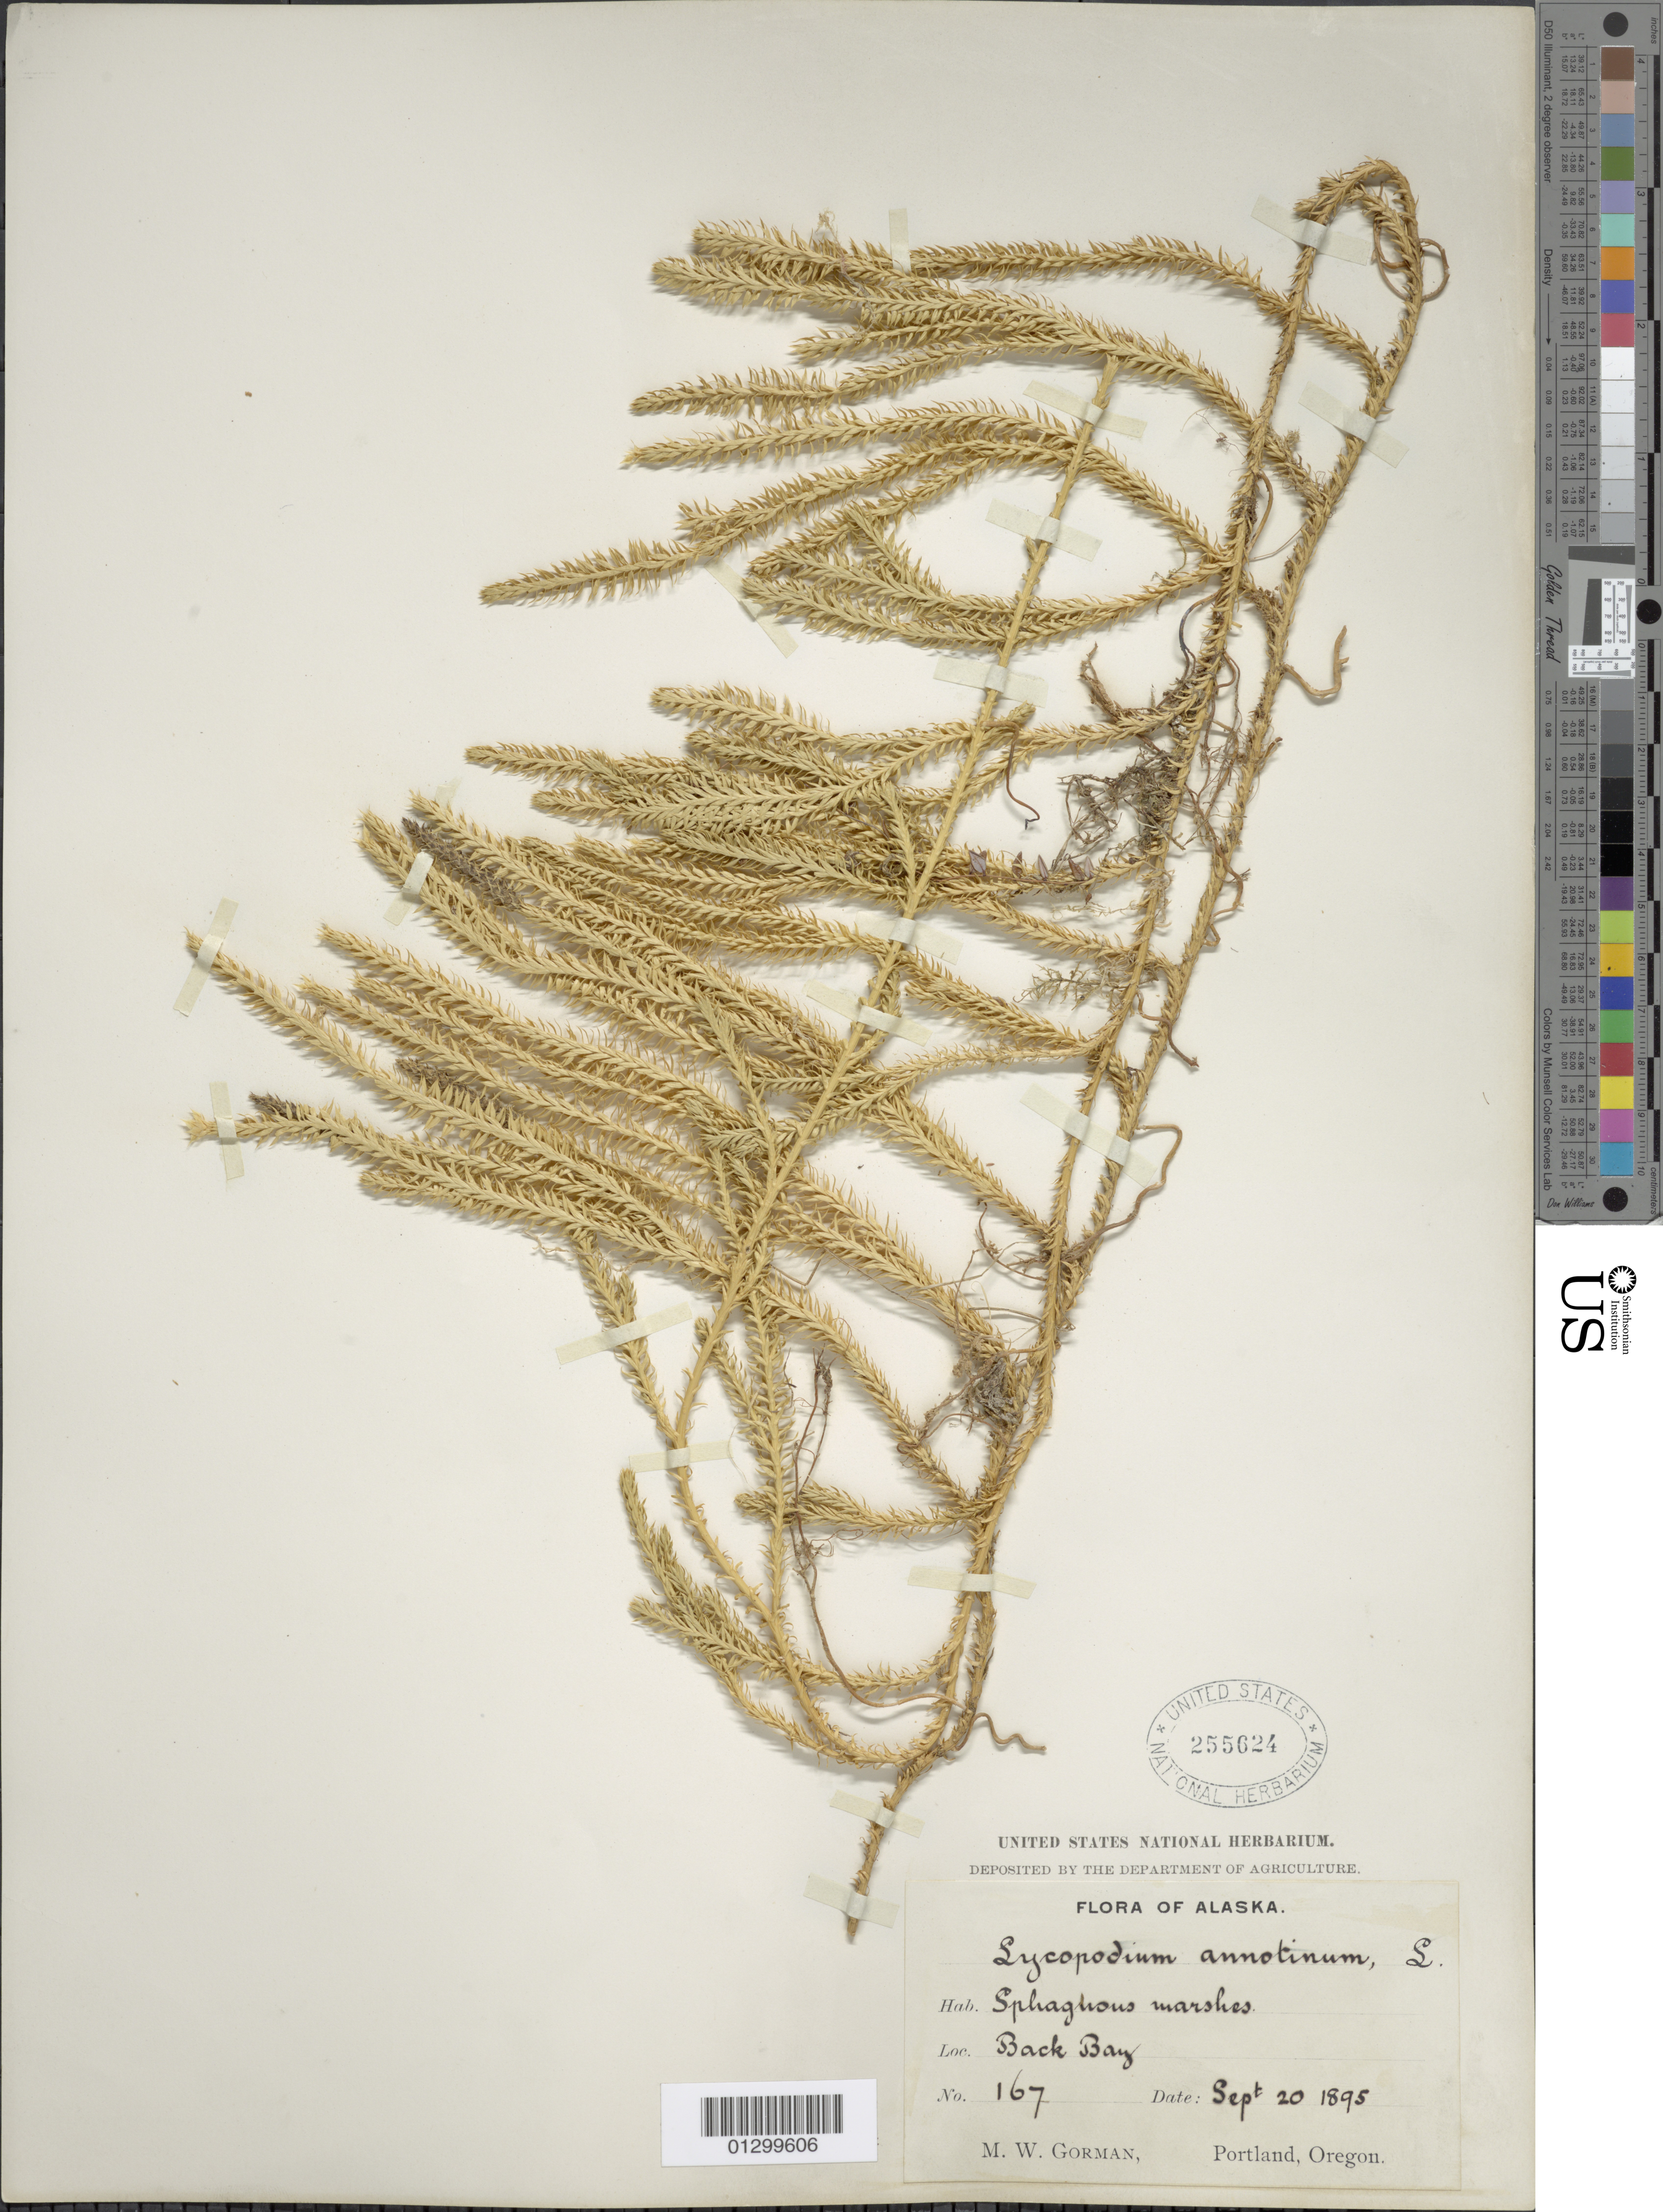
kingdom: Plantae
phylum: Tracheophyta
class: Lycopodiopsida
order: Lycopodiales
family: Lycopodiaceae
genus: Spinulum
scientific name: Spinulum annotinum subsp. annotinum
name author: (L.) A. Haines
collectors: M. W. Gorman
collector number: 167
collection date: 1895-09-20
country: United States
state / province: Alaska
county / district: Kodiak Island Borough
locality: Back Bay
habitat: Sphagnum marshes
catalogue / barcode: US 255624